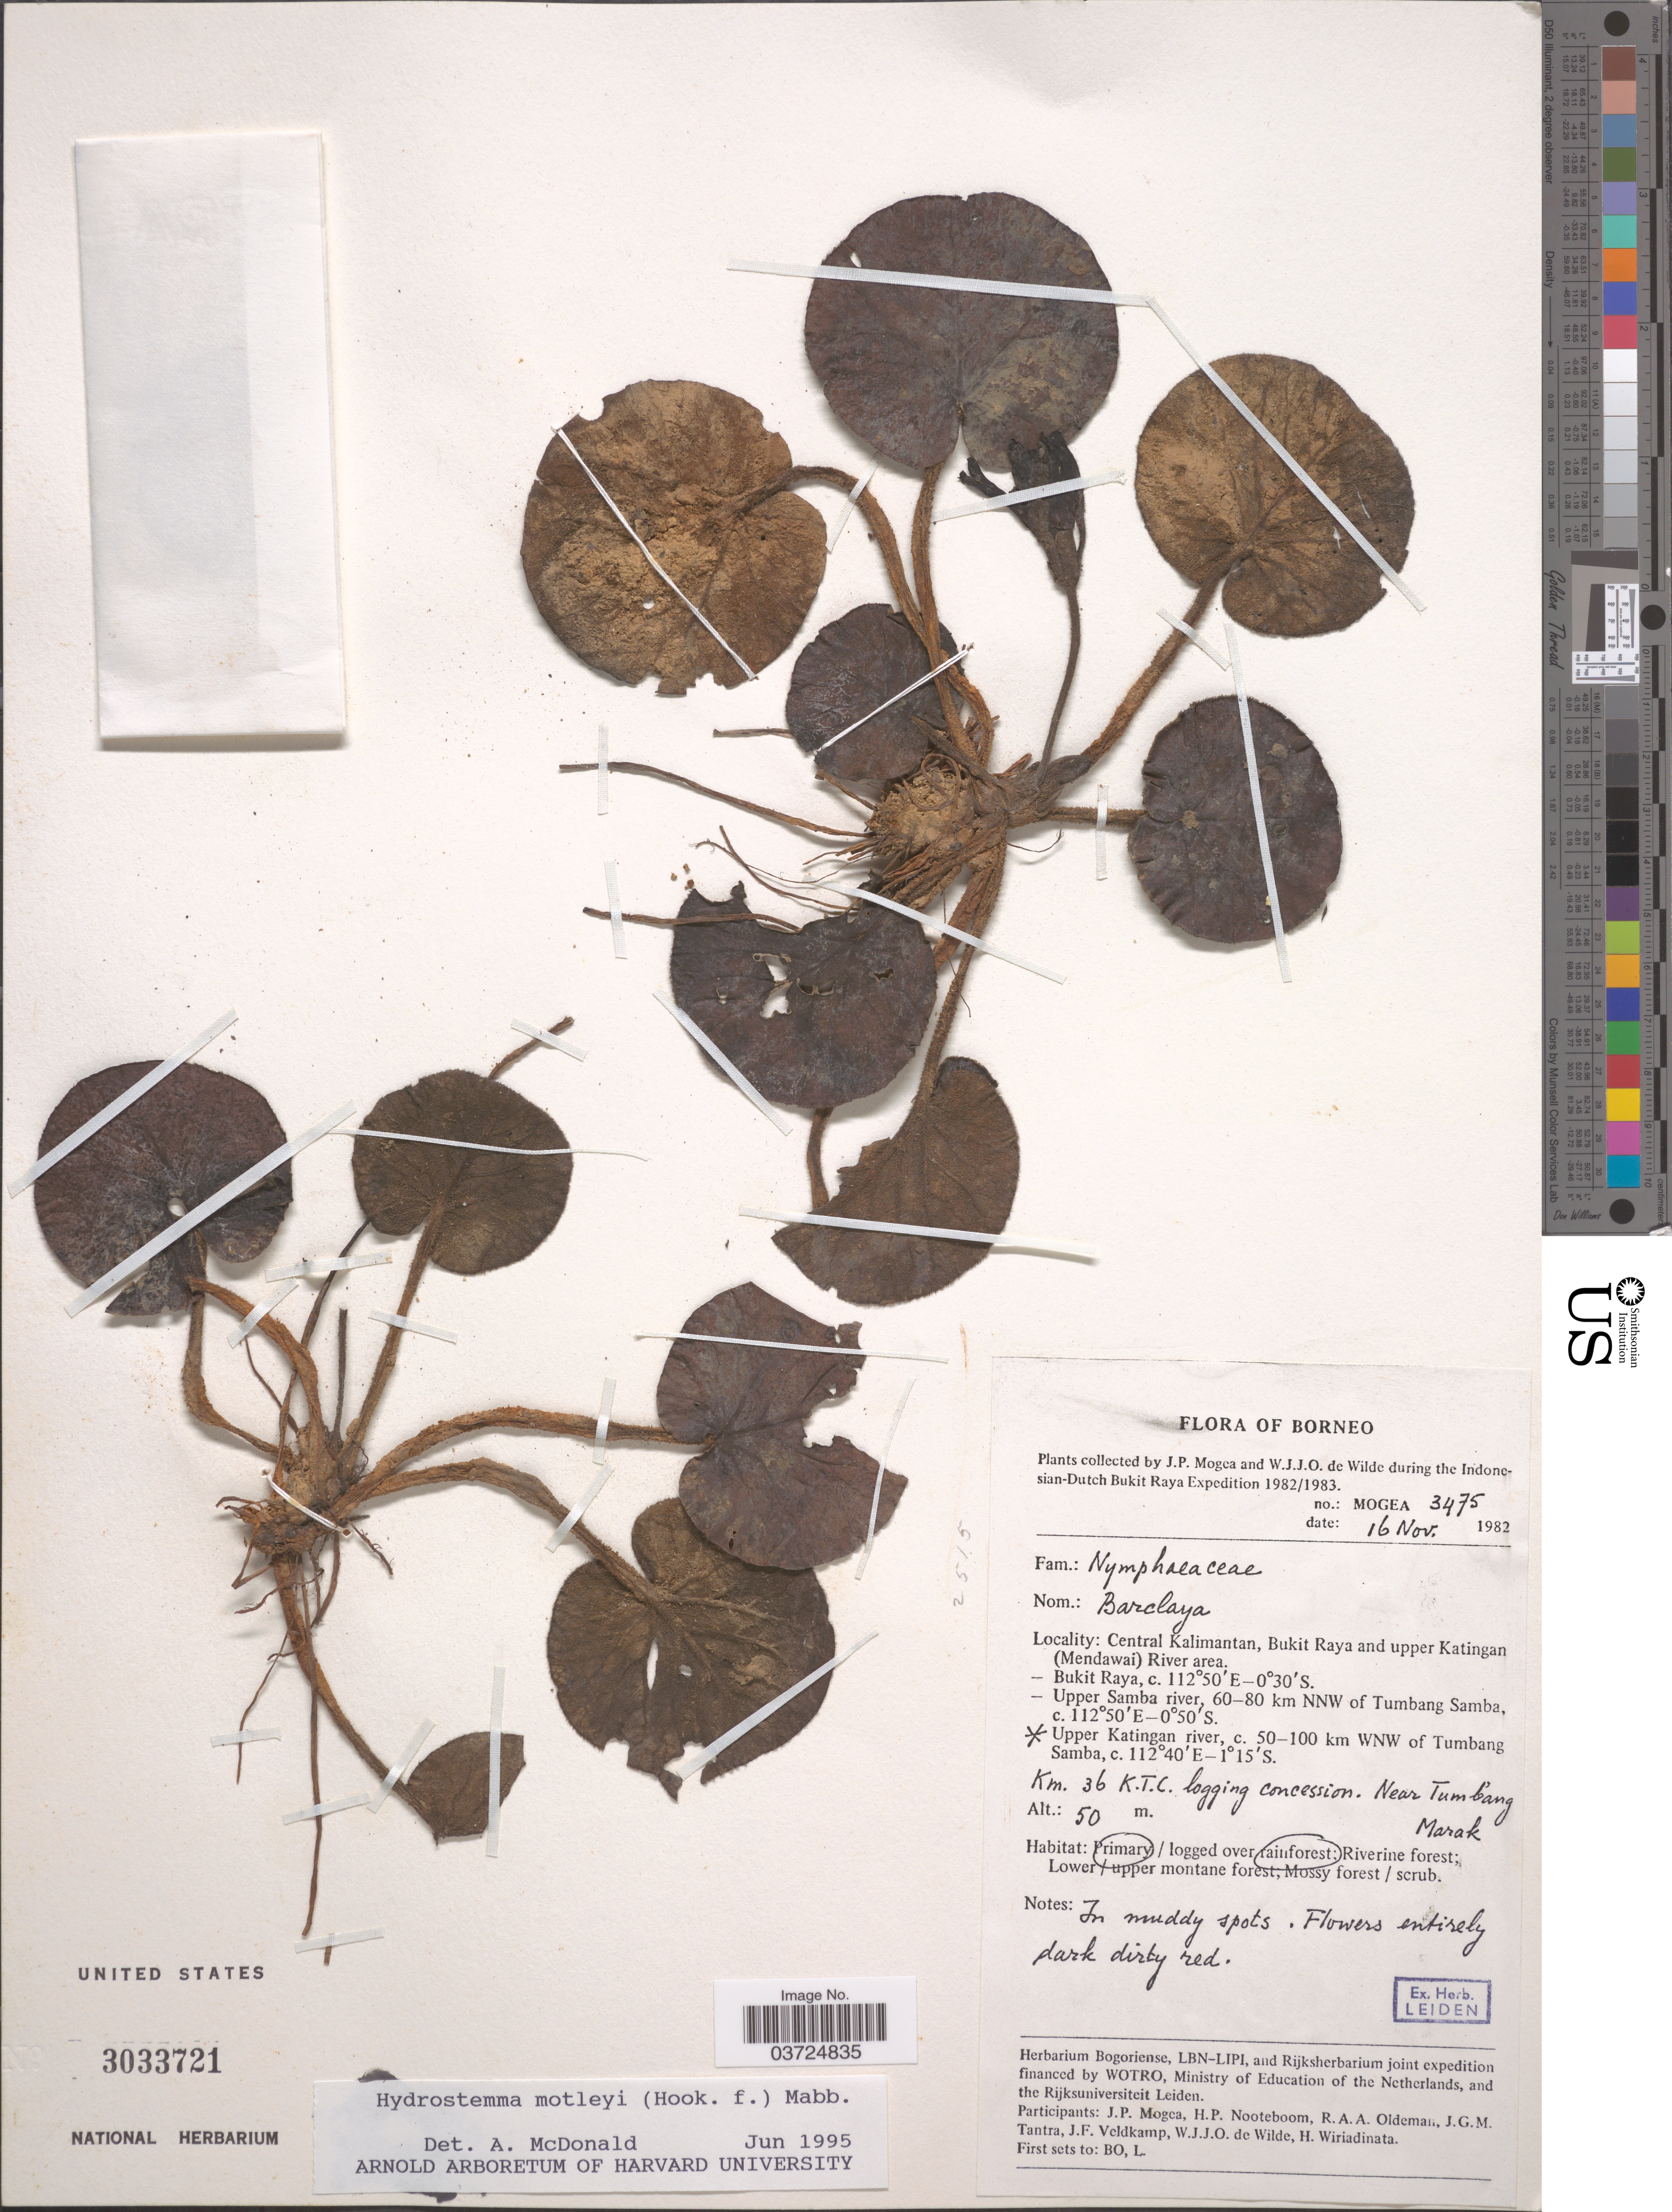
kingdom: Plantae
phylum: Tracheophyta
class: Magnoliopsida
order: Nymphaeales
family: Nymphaeaceae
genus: Barclaya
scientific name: Barclaya motleyi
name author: Hook. f.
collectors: J. Mogea & W. J. de Wilde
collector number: Mogea3475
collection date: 1982-11-16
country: Indonesia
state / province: Kalimantan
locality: Borneo. Central Kalimantan, Bukit Raya and upper Katingan (Mendawai) River area. Upper Katingan river, c. 50-100 km WNW of Tumbang Samba. Km. 36 K.T.C. logging concession. Near Tumbang Marak.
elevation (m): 50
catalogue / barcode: US 3033721